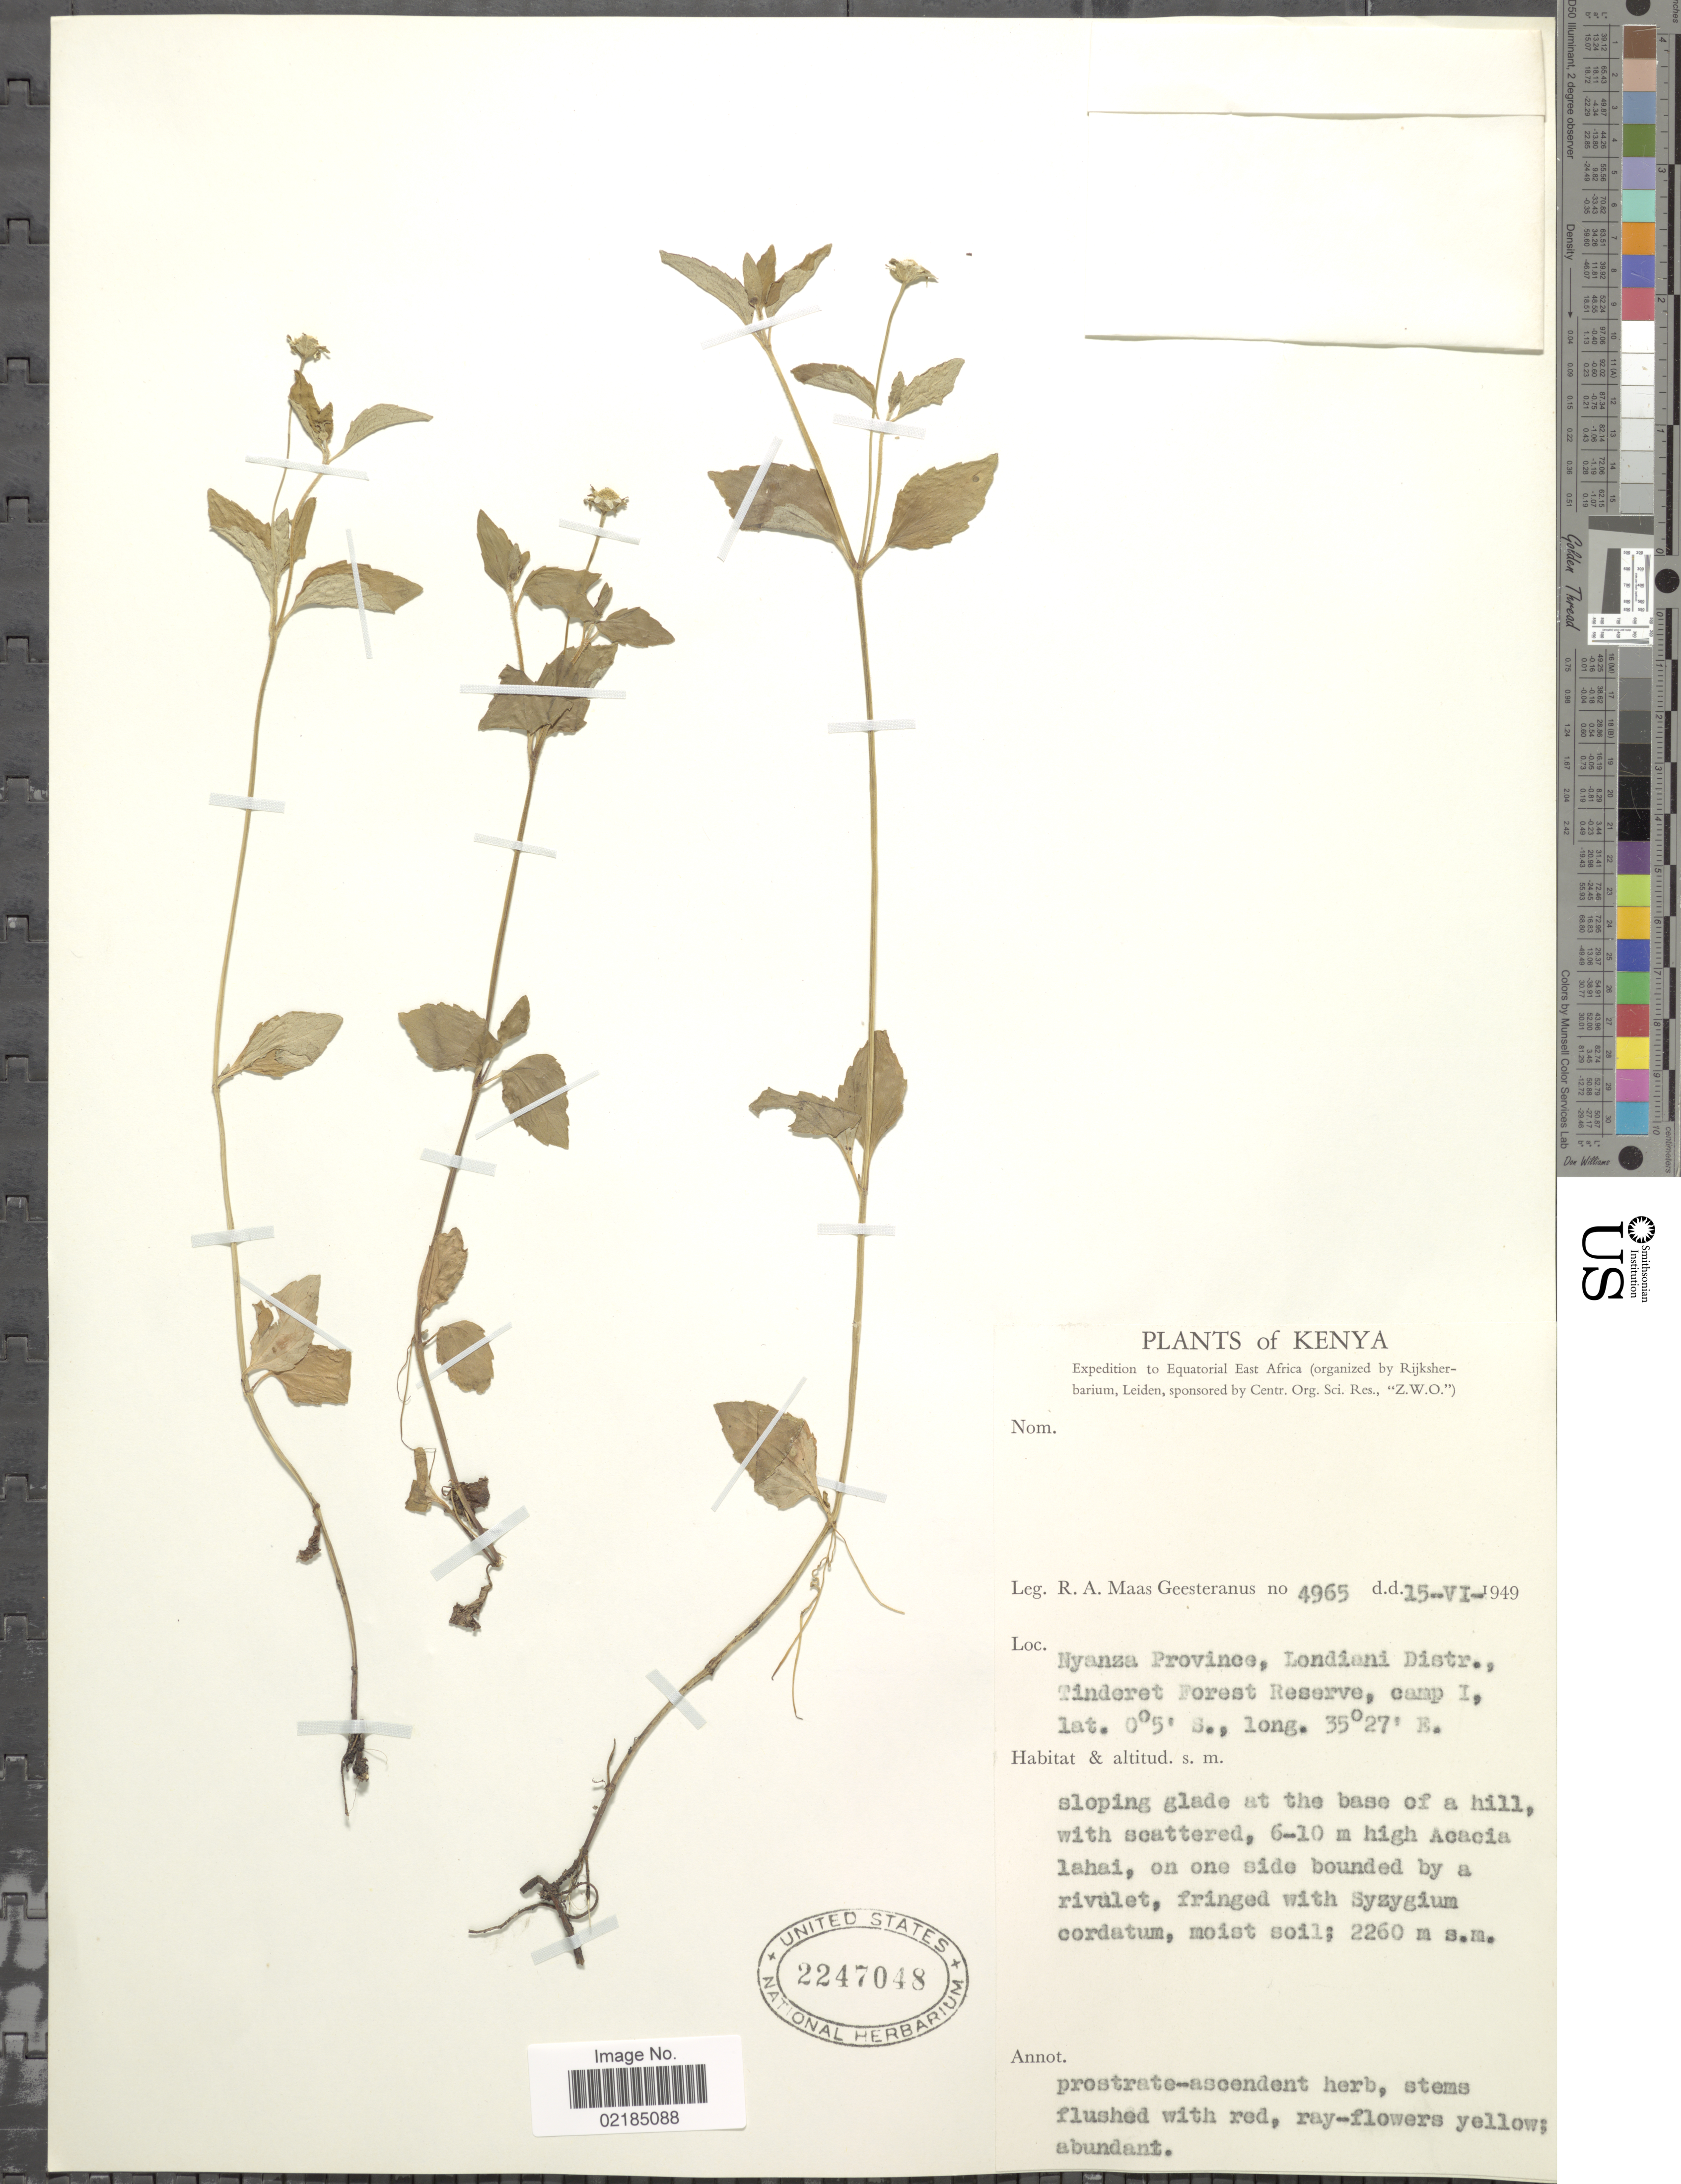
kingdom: Plantae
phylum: Tracheophyta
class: Magnoliopsida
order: Asterales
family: Asteraceae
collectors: R. A. Maas Geesteranus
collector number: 4965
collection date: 1949-06-15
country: Kenya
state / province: Kericho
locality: Nyanza Province, Londiani Distr., Tinderet Forest Reserve, camp I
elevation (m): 2260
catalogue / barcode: US 2247048